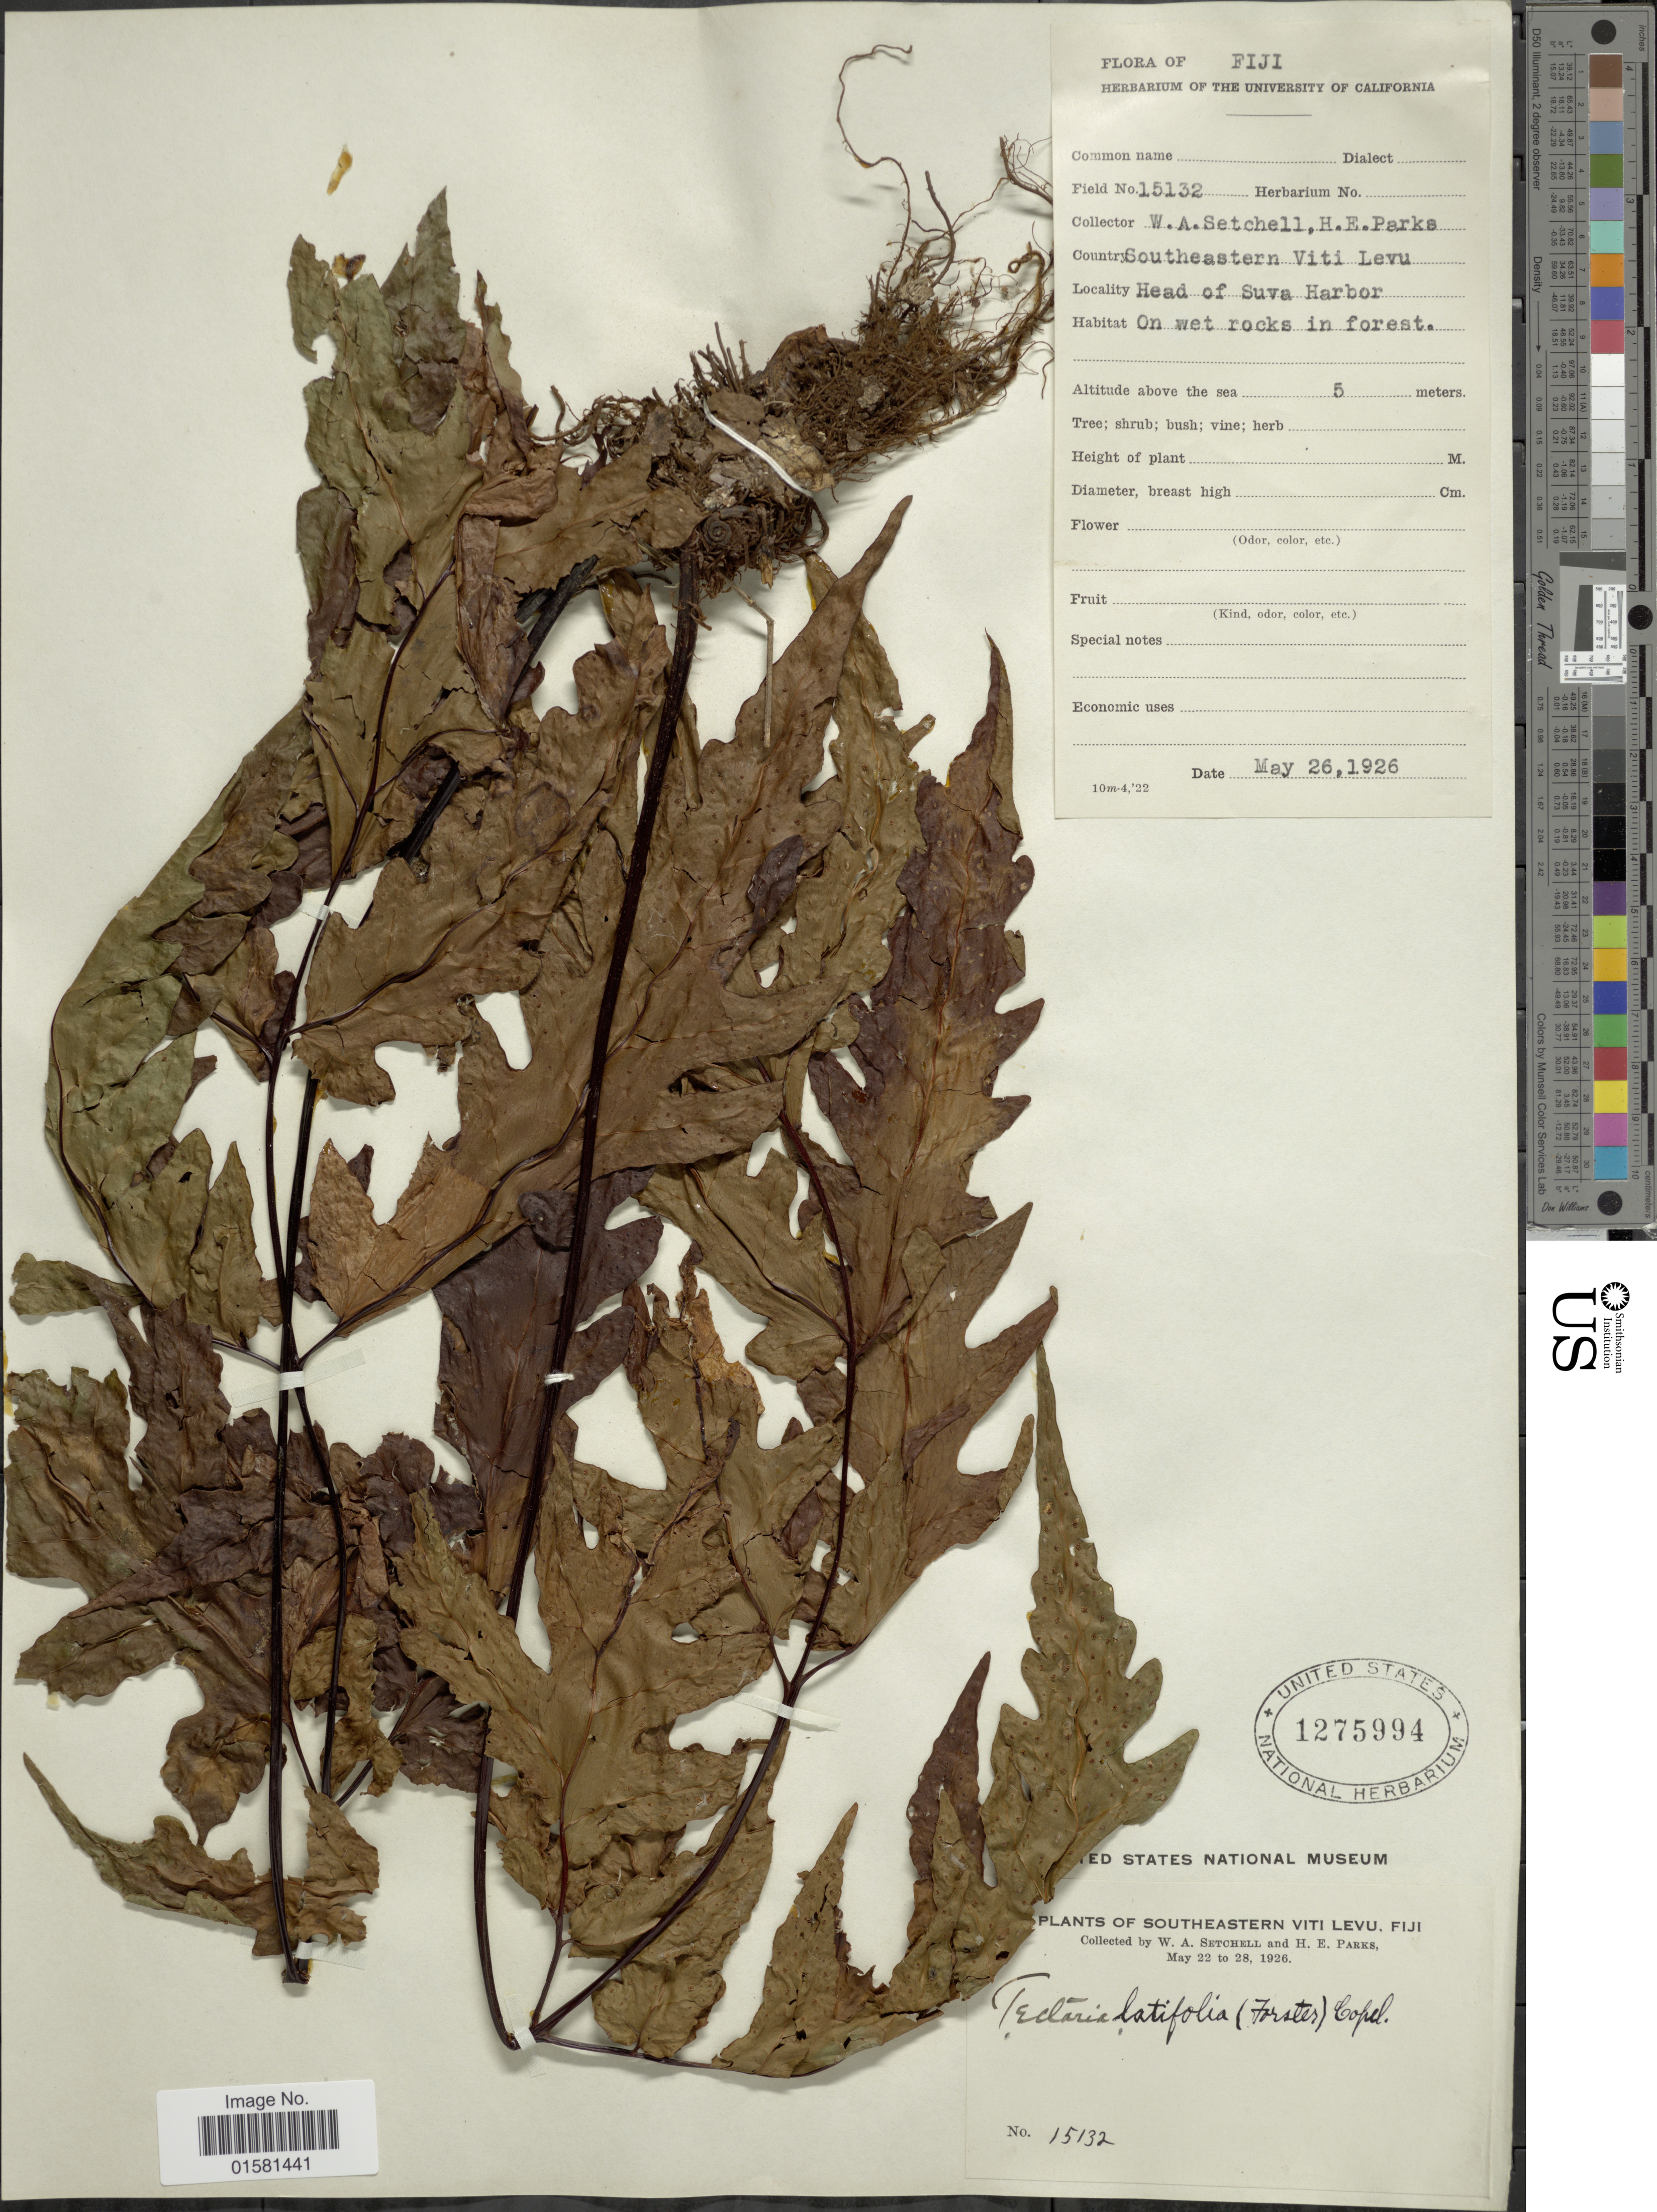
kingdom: Plantae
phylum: Tracheophyta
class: Polypodiopsida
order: Polypodiales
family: Tectariaceae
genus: Tectaria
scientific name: Tectaria latifolia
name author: (G. Forst.) Copel.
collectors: W. Setchell & H. E. Parks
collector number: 15132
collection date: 1926-05-26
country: Fiji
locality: Southeastern Viti Levu, Fiji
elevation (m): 5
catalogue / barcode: US 1275994